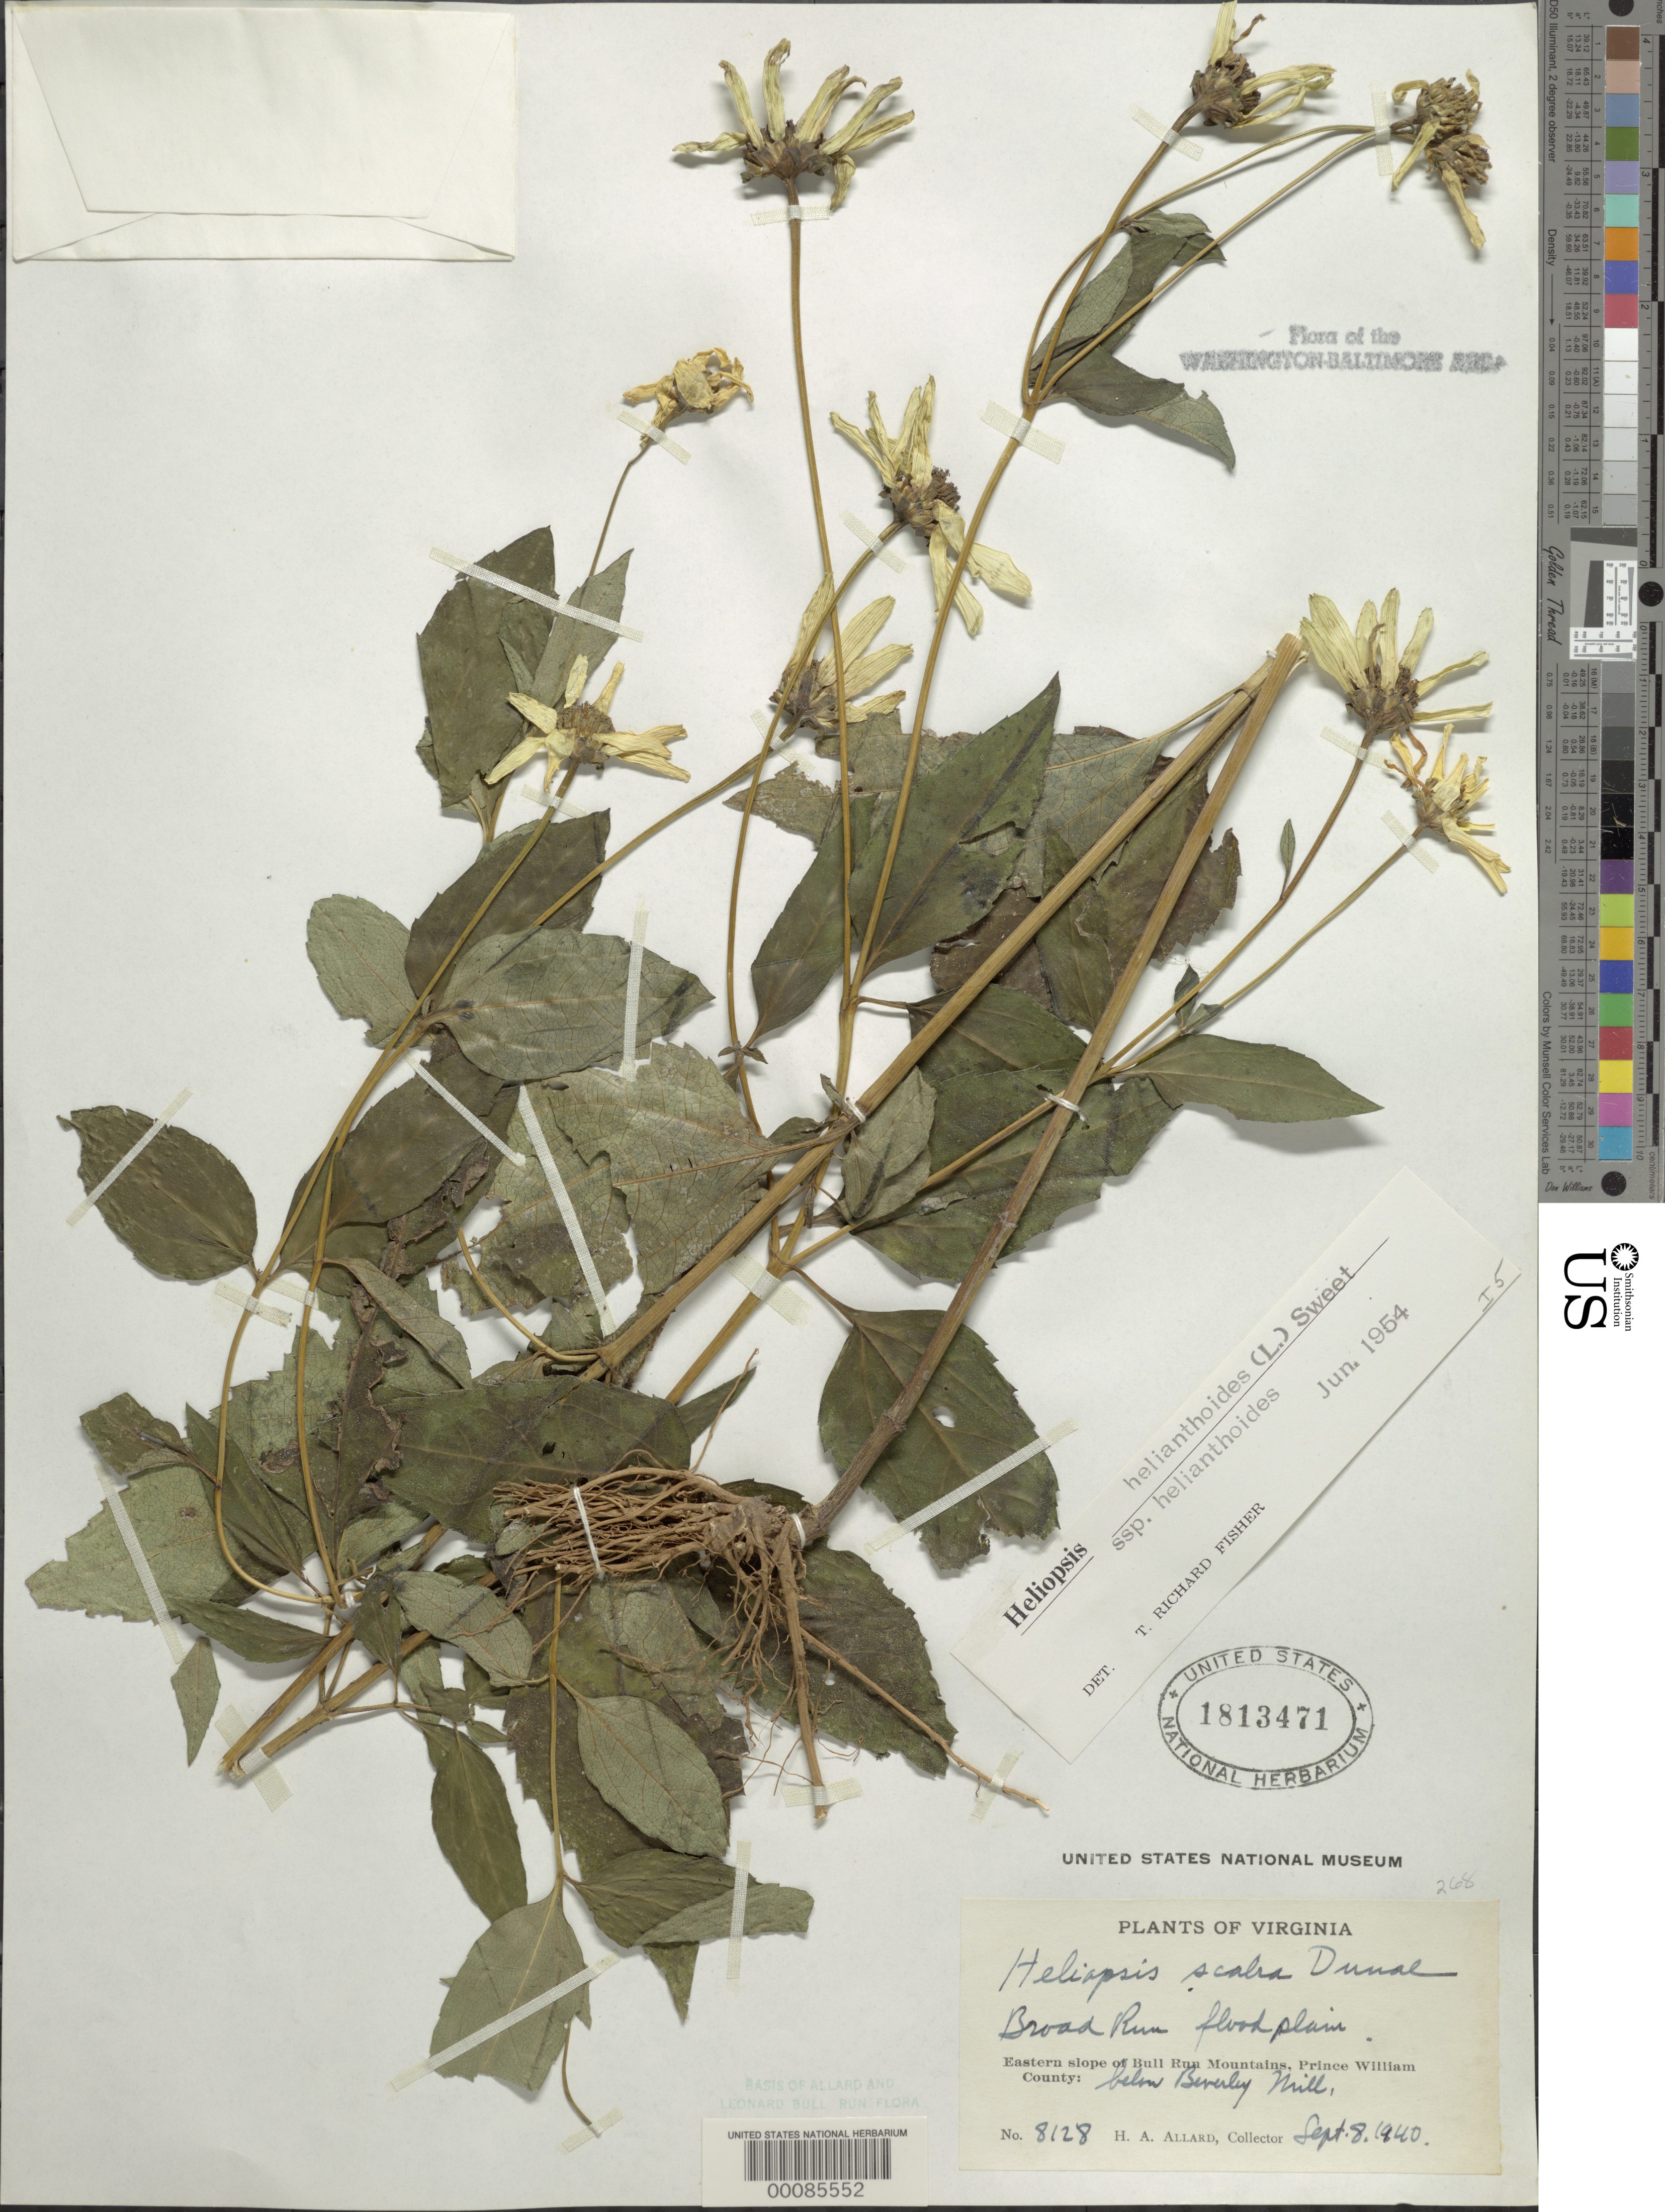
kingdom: Plantae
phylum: Tracheophyta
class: Magnoliopsida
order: Asterales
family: Asteraceae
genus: Heliopsis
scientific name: Heliopsis helianthoides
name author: (L.) Sweet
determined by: Fisher, T. R.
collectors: H. A. Allard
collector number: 8128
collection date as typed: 08 Sep 1940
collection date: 1940-09-08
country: United States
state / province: Virginia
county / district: Prince William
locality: Broad Run below Beverley Mill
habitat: Flood plain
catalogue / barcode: US 1813471